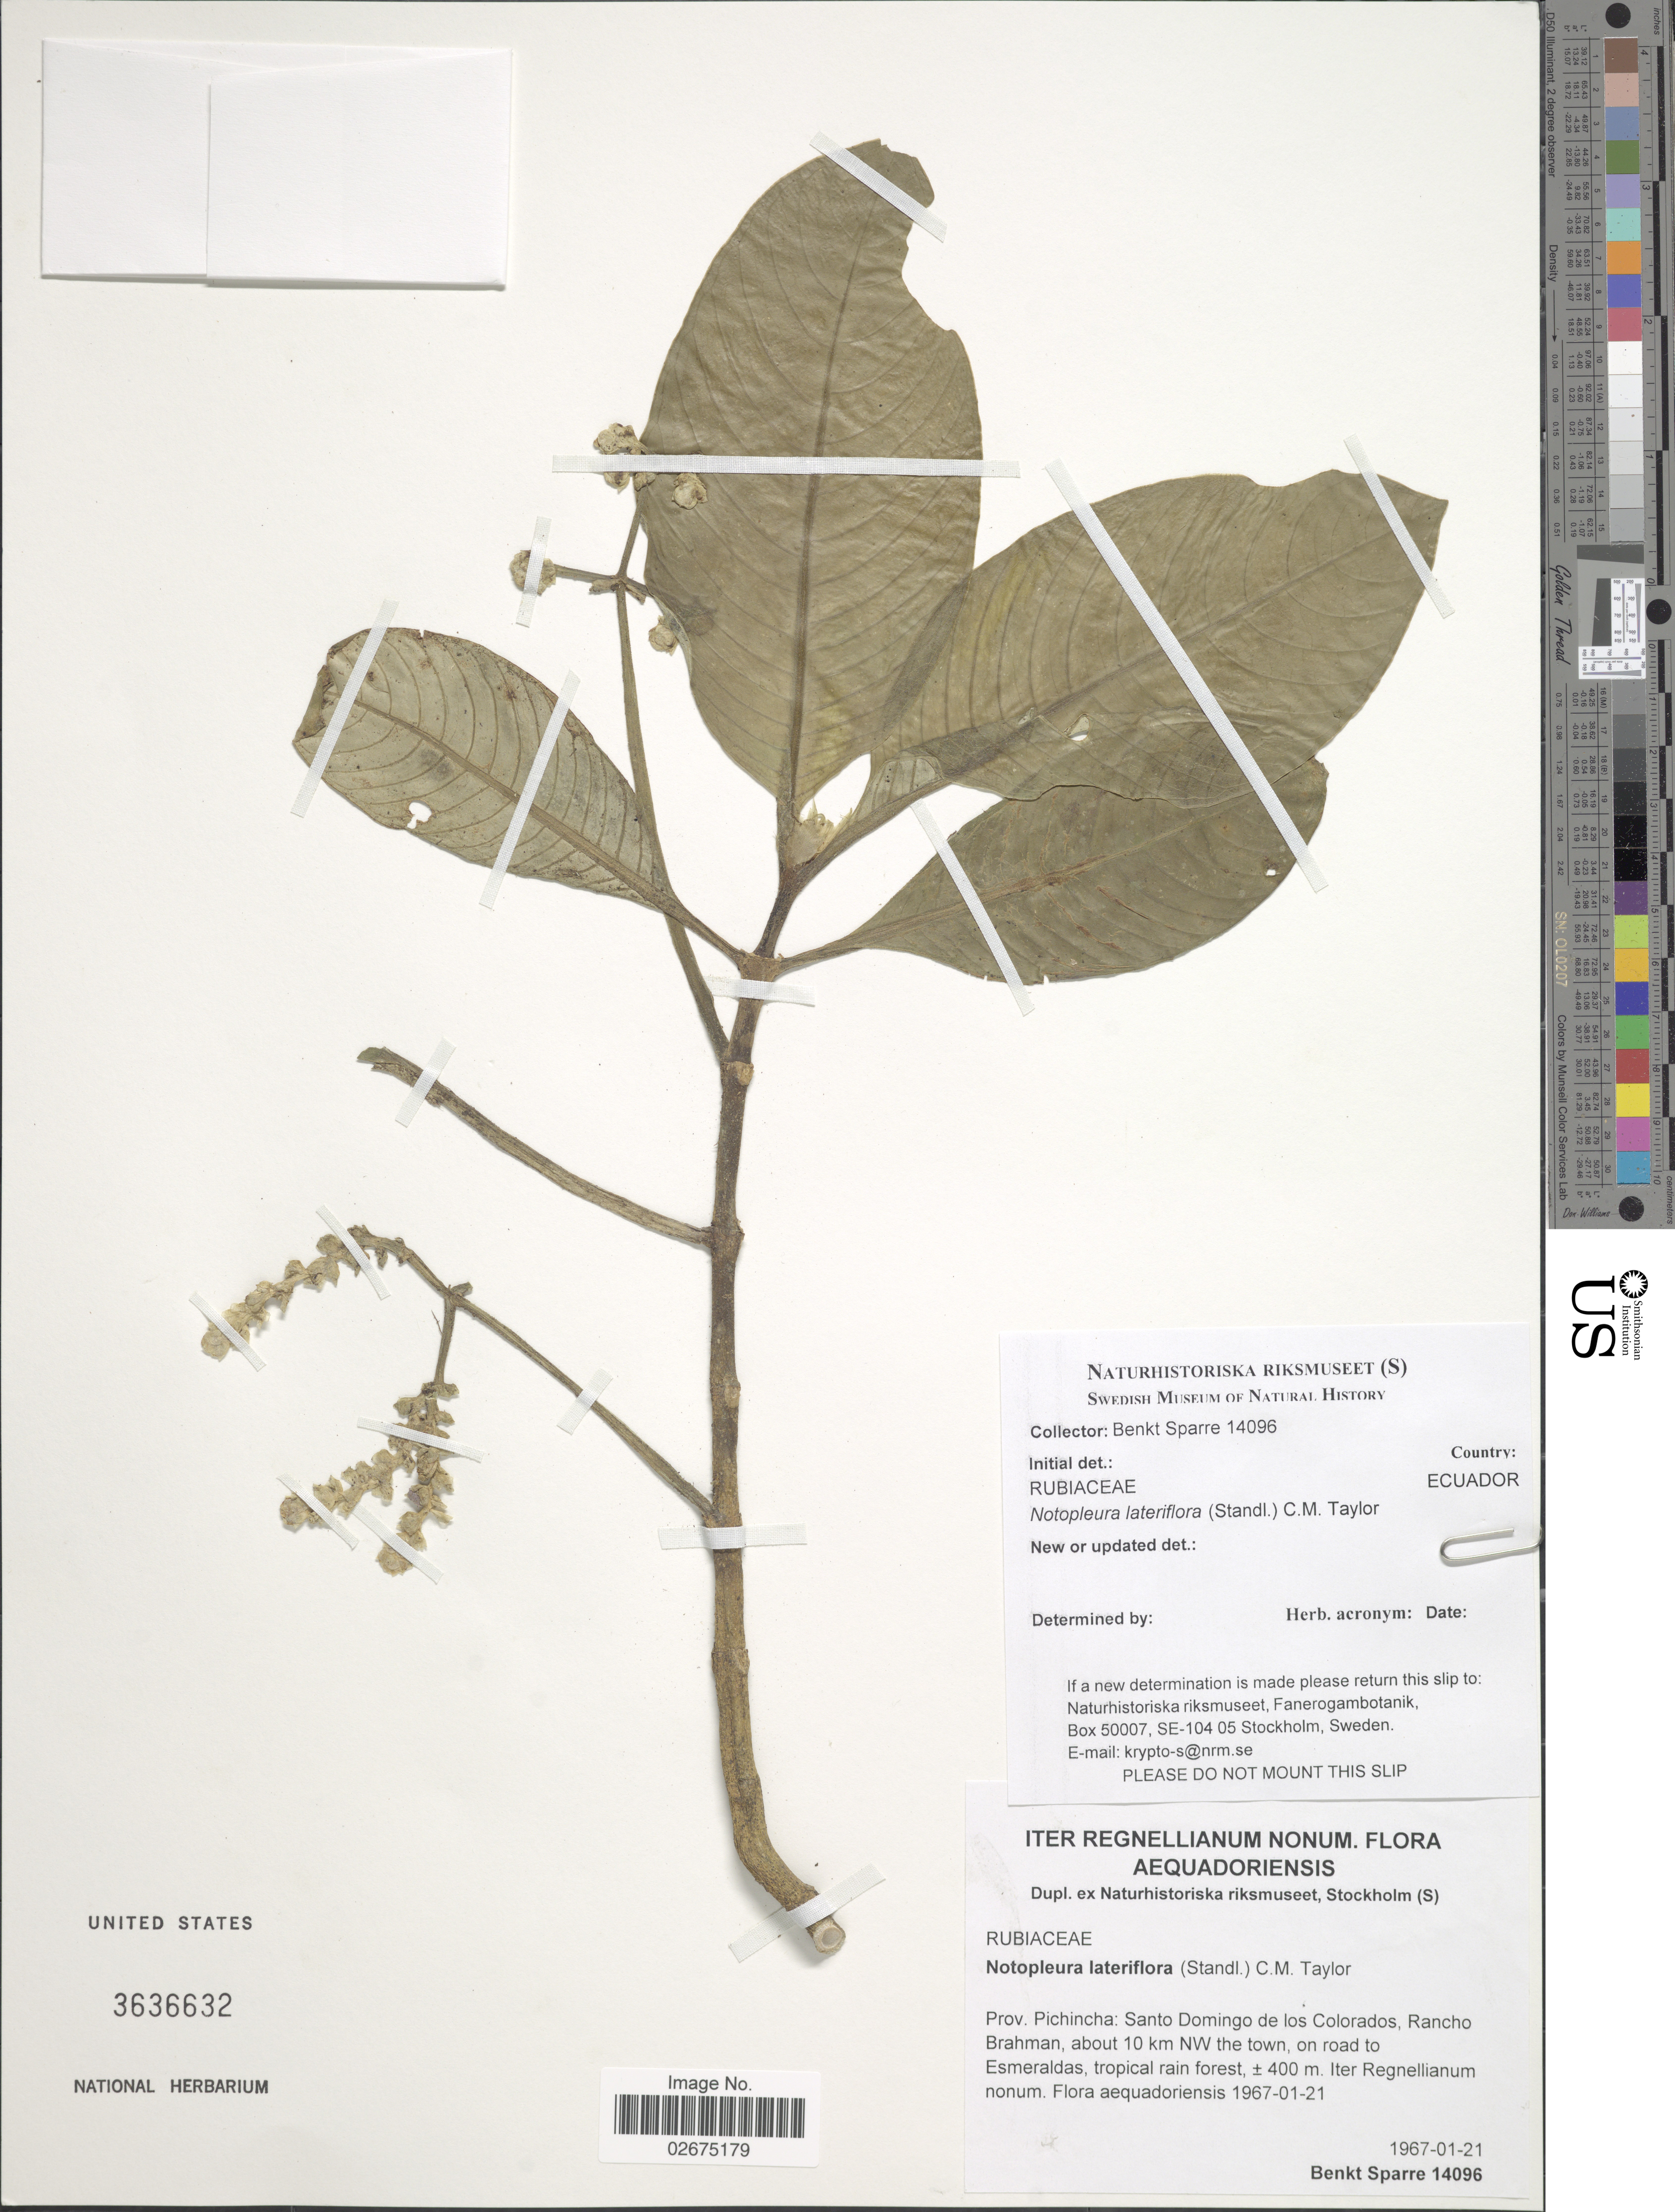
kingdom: Plantae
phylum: Tracheophyta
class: Magnoliopsida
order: Gentianales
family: Rubiaceae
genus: Notopleura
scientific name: Notopleura lateriflora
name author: (Standl.) C.M. Taylor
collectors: B. Sparre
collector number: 14096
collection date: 1967-01-21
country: Ecuador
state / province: Pichincha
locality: Santo Domingo de los Colorados, Rancho Brahman, about 10 km NW the town, on road to Esmeraldas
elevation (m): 400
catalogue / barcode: US 3636632